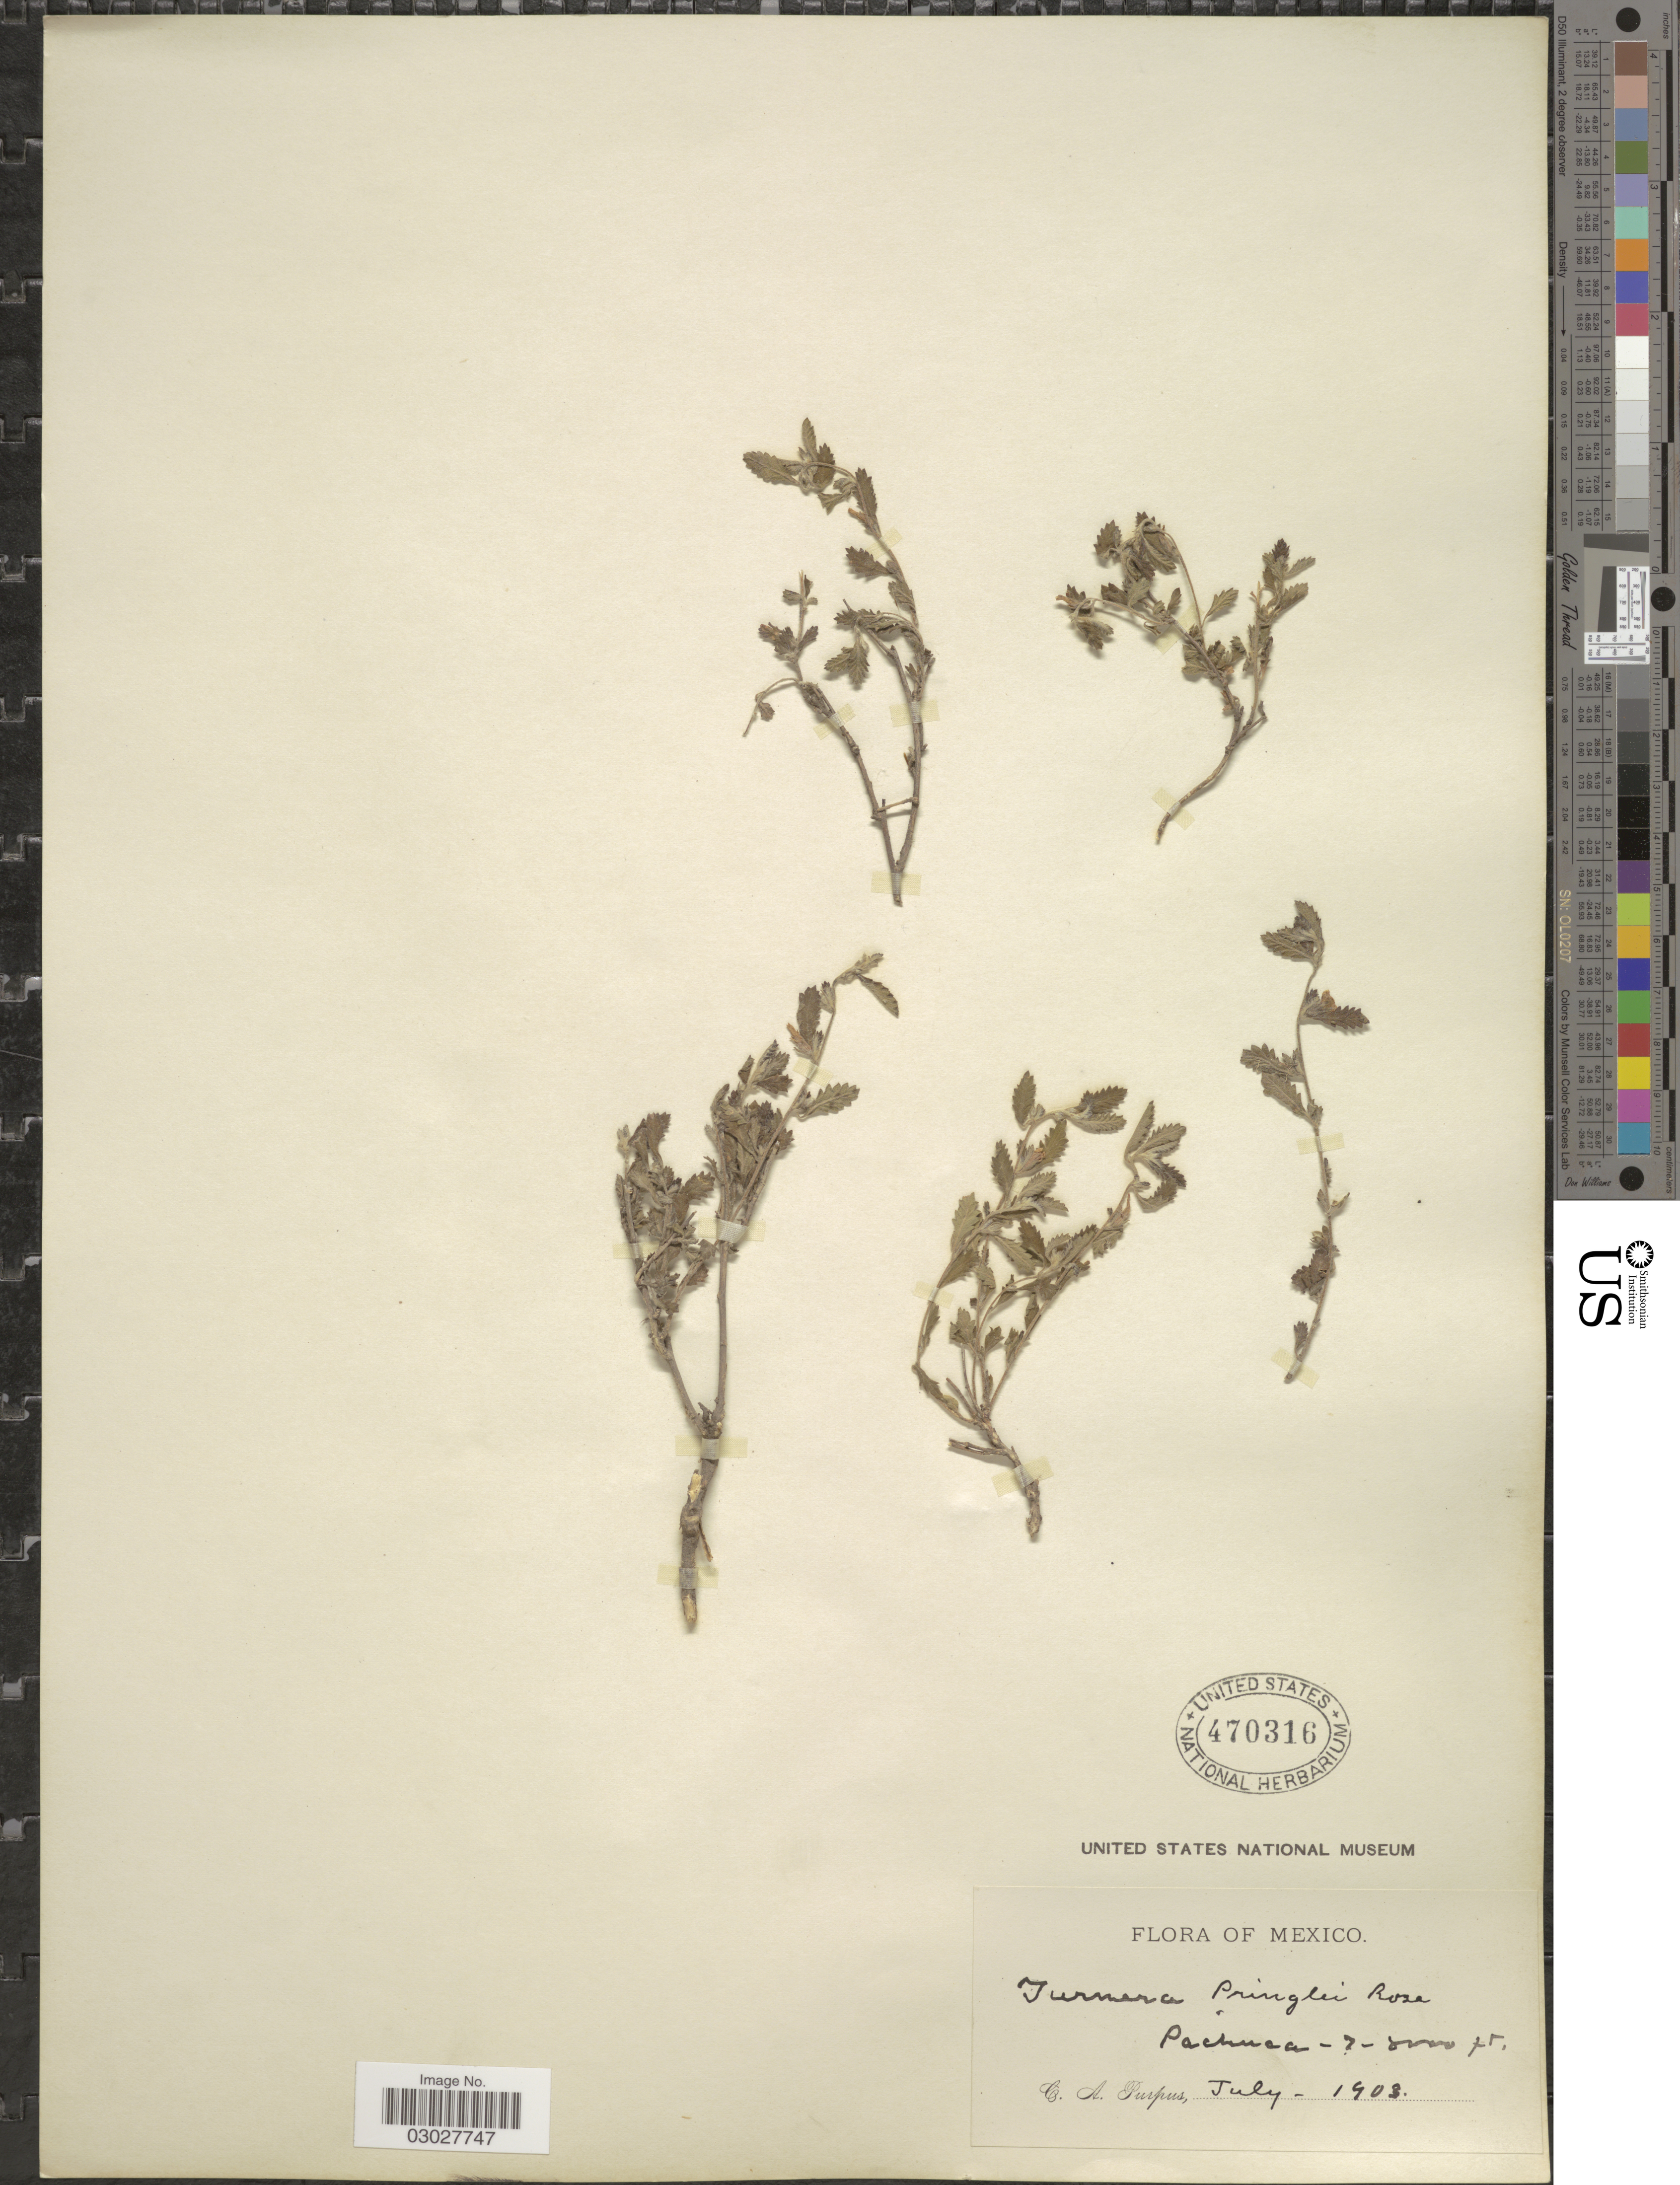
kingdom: Plantae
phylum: Tracheophyta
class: Magnoliopsida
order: Malpighiales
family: Turneraceae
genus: Turnera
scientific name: Turnera diffusa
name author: Willd. ex Schult.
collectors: C. A. Purpus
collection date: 1903-07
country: Mexico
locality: Pachuca.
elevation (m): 2134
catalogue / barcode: US 470316